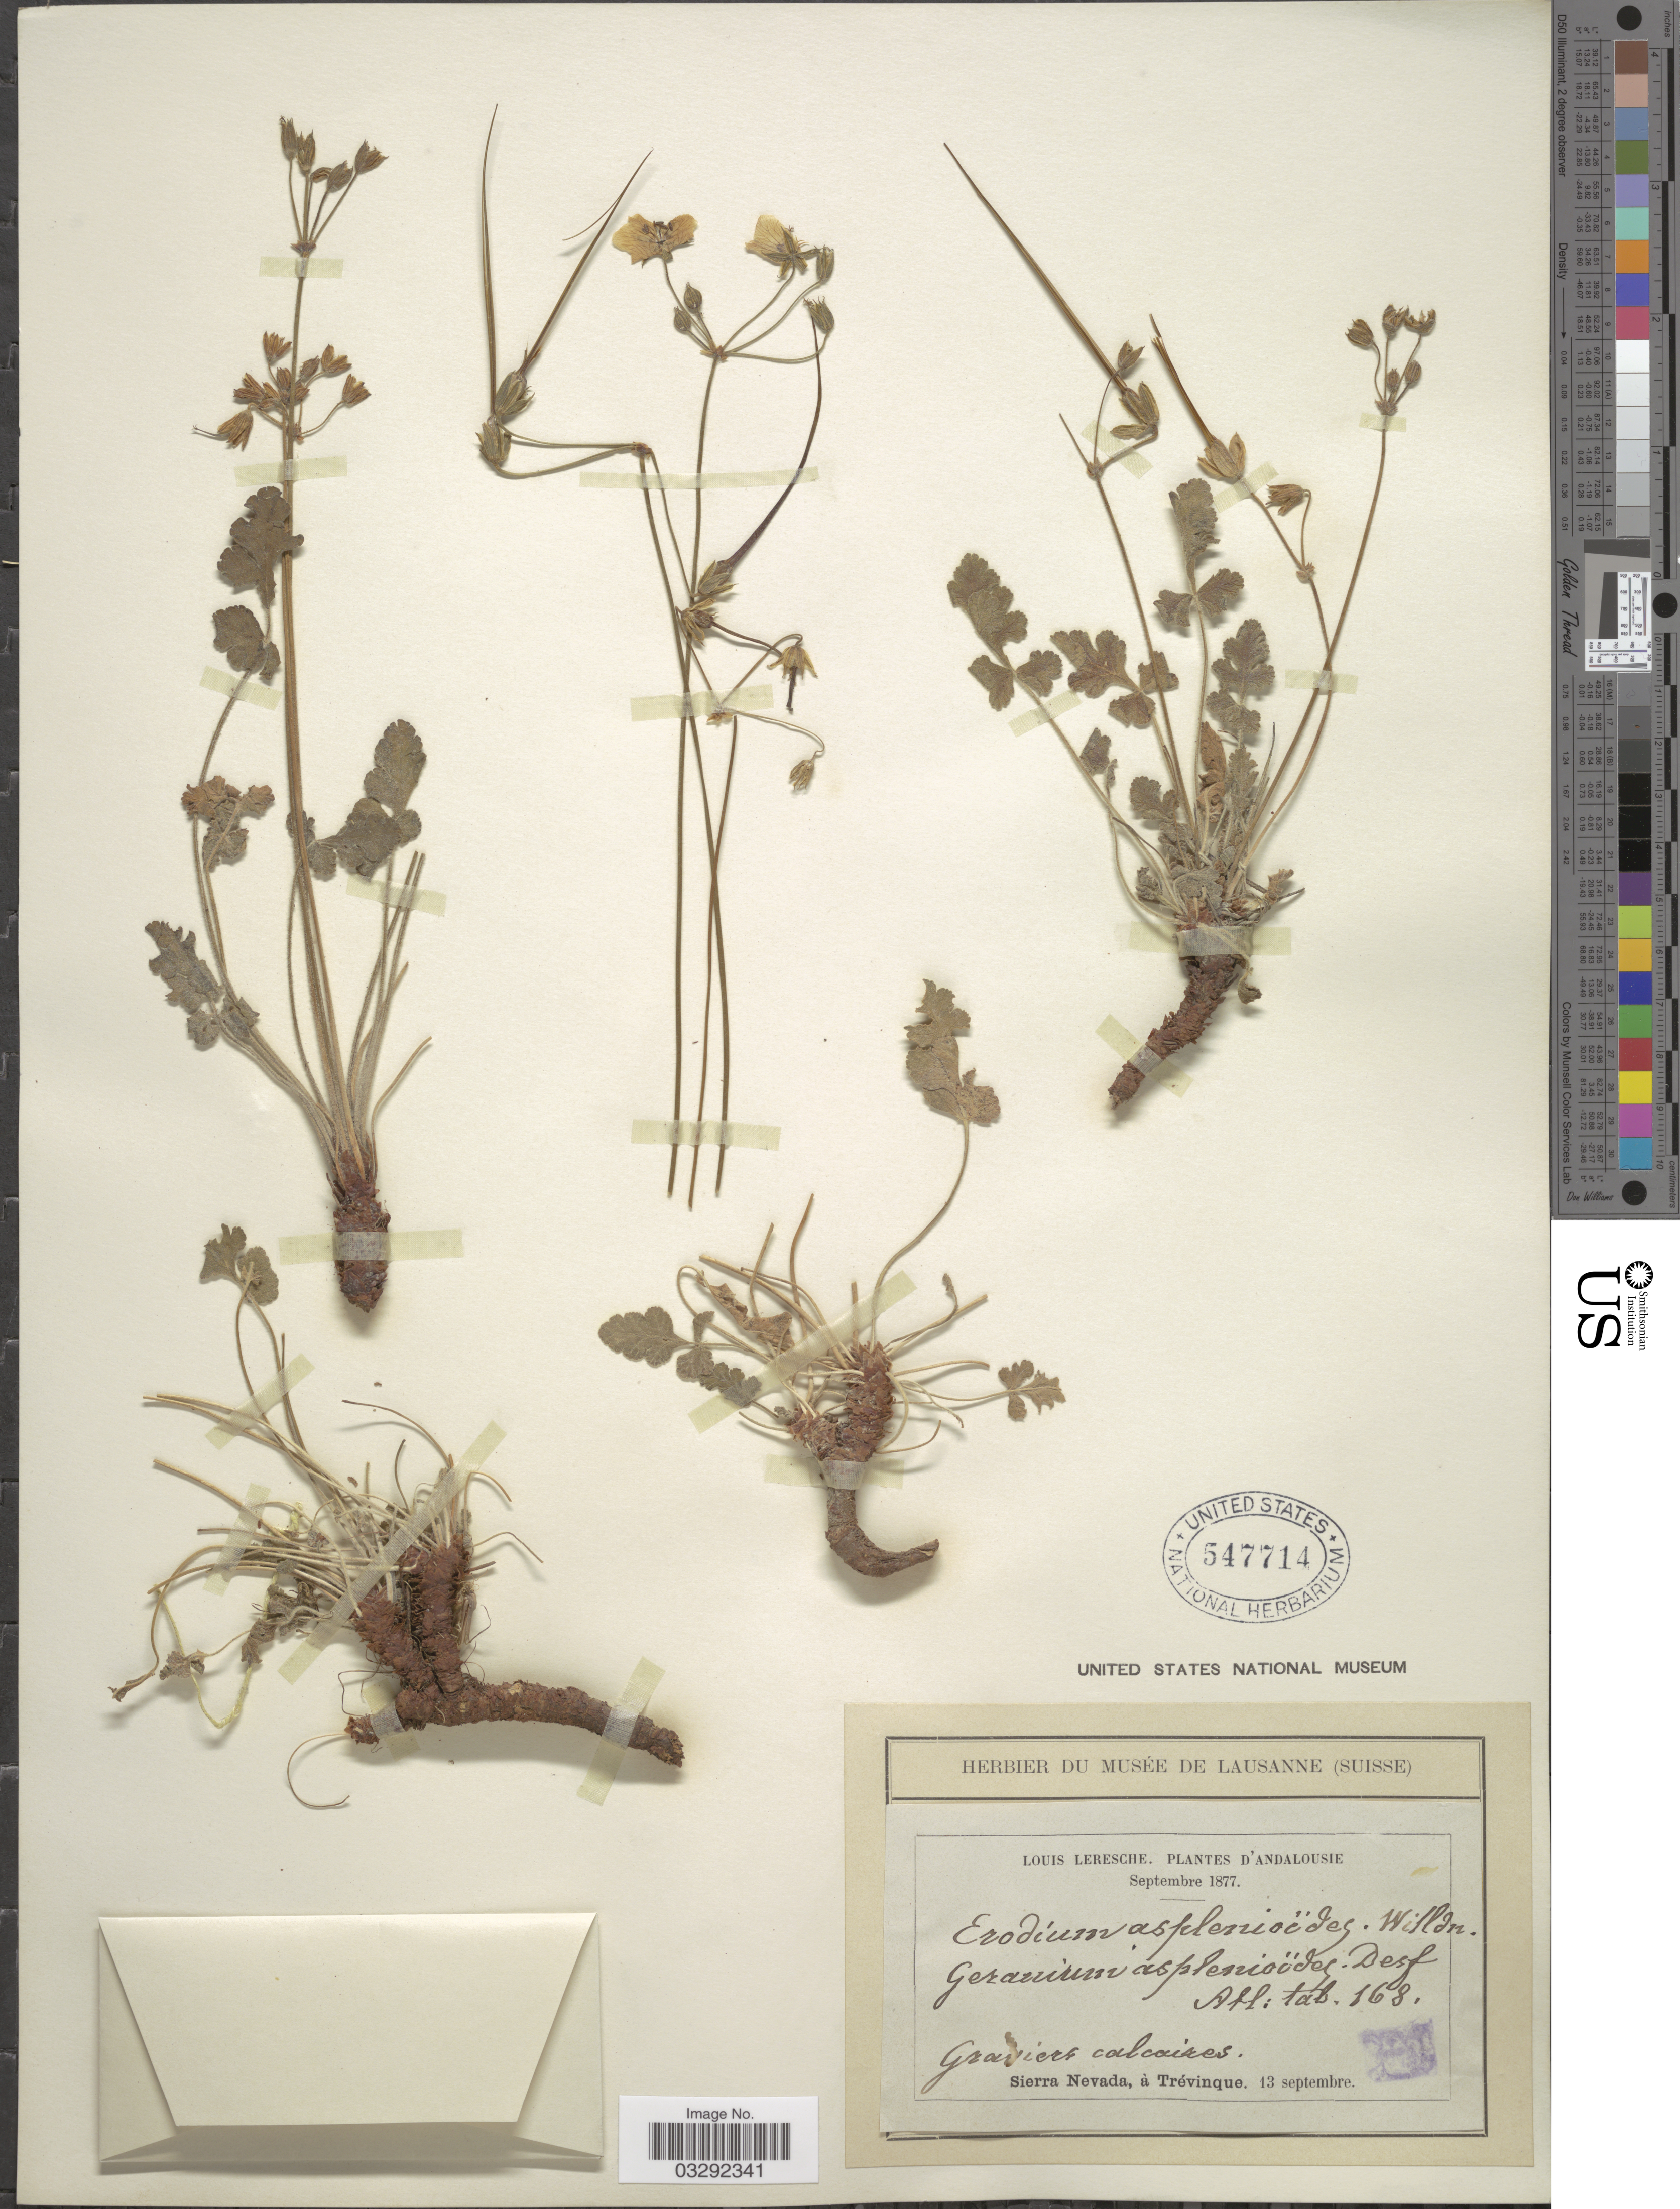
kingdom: Plantae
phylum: Tracheophyta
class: Magnoliopsida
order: Geraniales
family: Geraniaceae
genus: Erodium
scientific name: Erodium asplenioides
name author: (Desf.) Willd.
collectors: L. Leresche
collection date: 1877-09-13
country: Spain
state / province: Andalucía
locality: Andalousie. Graviers calcaires. Sierra Nevada, à Trévinque.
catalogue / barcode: US 547714